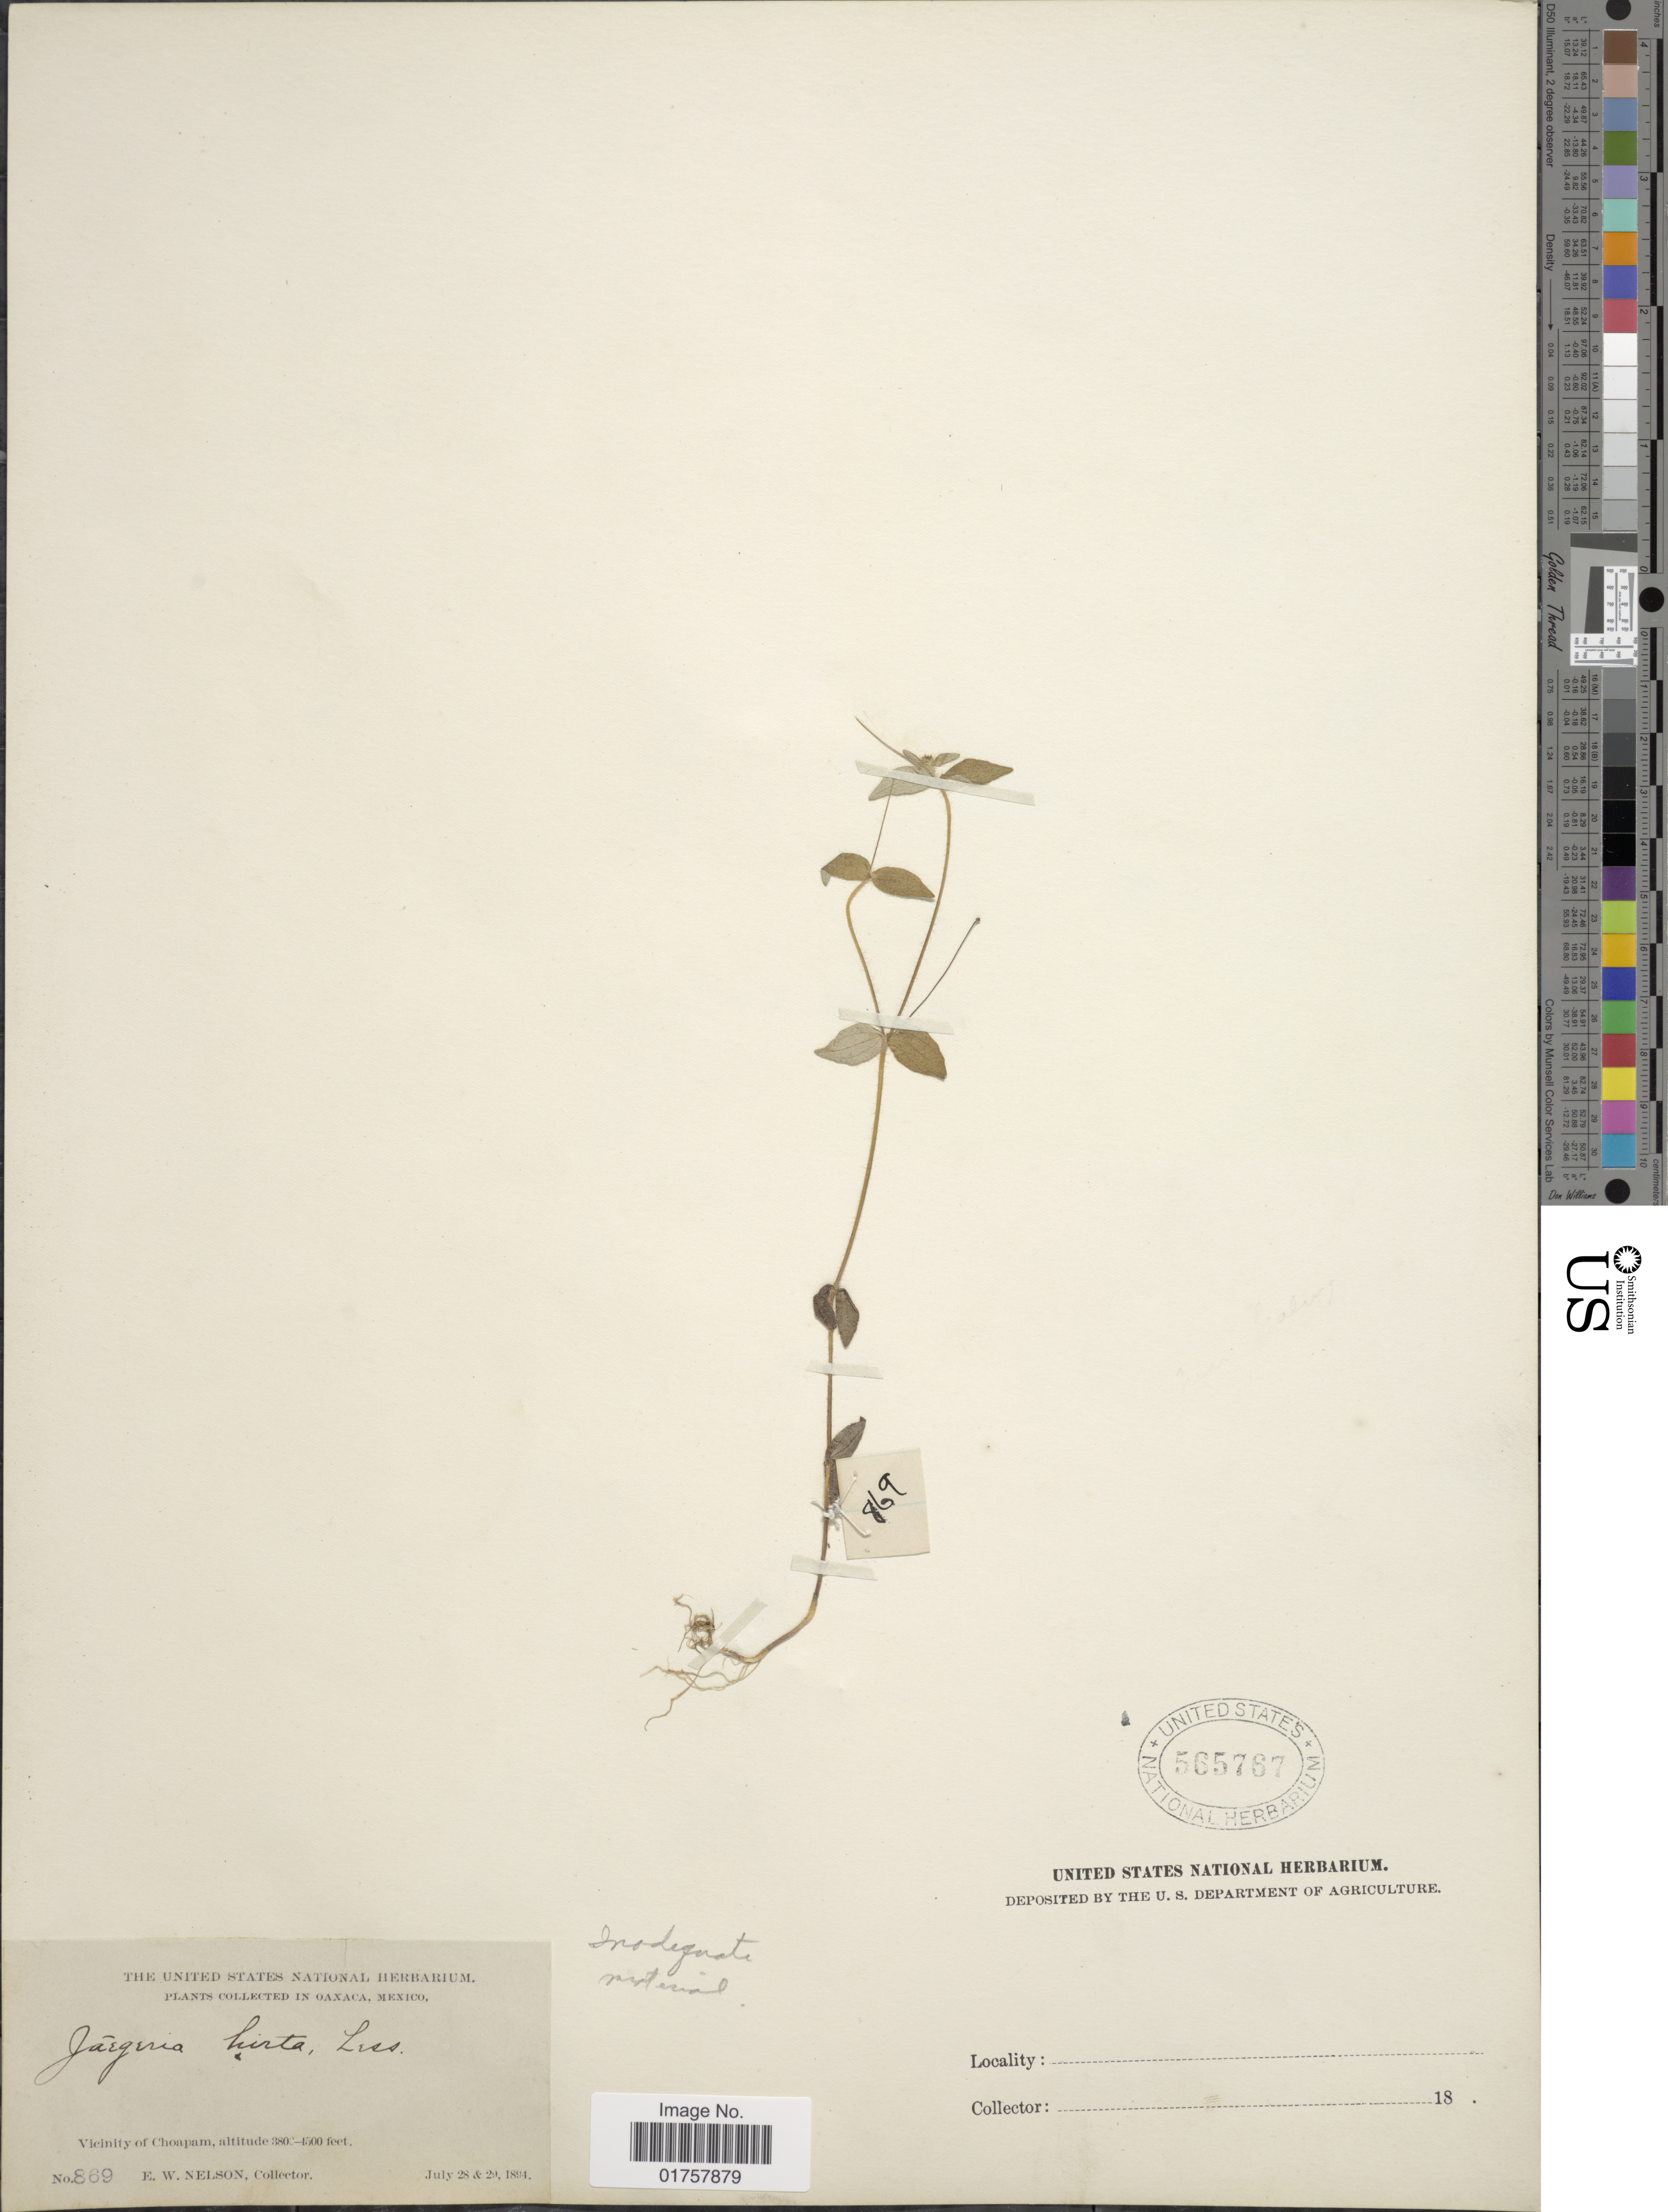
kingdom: Plantae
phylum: Tracheophyta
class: Magnoliopsida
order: Asterales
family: Asteraceae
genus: Jaegeria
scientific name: Jaegeria hirta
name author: (Lag.) Less.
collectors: E. W. Nelson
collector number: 869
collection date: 1894-07-28/1894-07-29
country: Mexico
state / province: Oaxaca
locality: Vicinity of Choapam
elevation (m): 1158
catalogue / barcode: US 565767